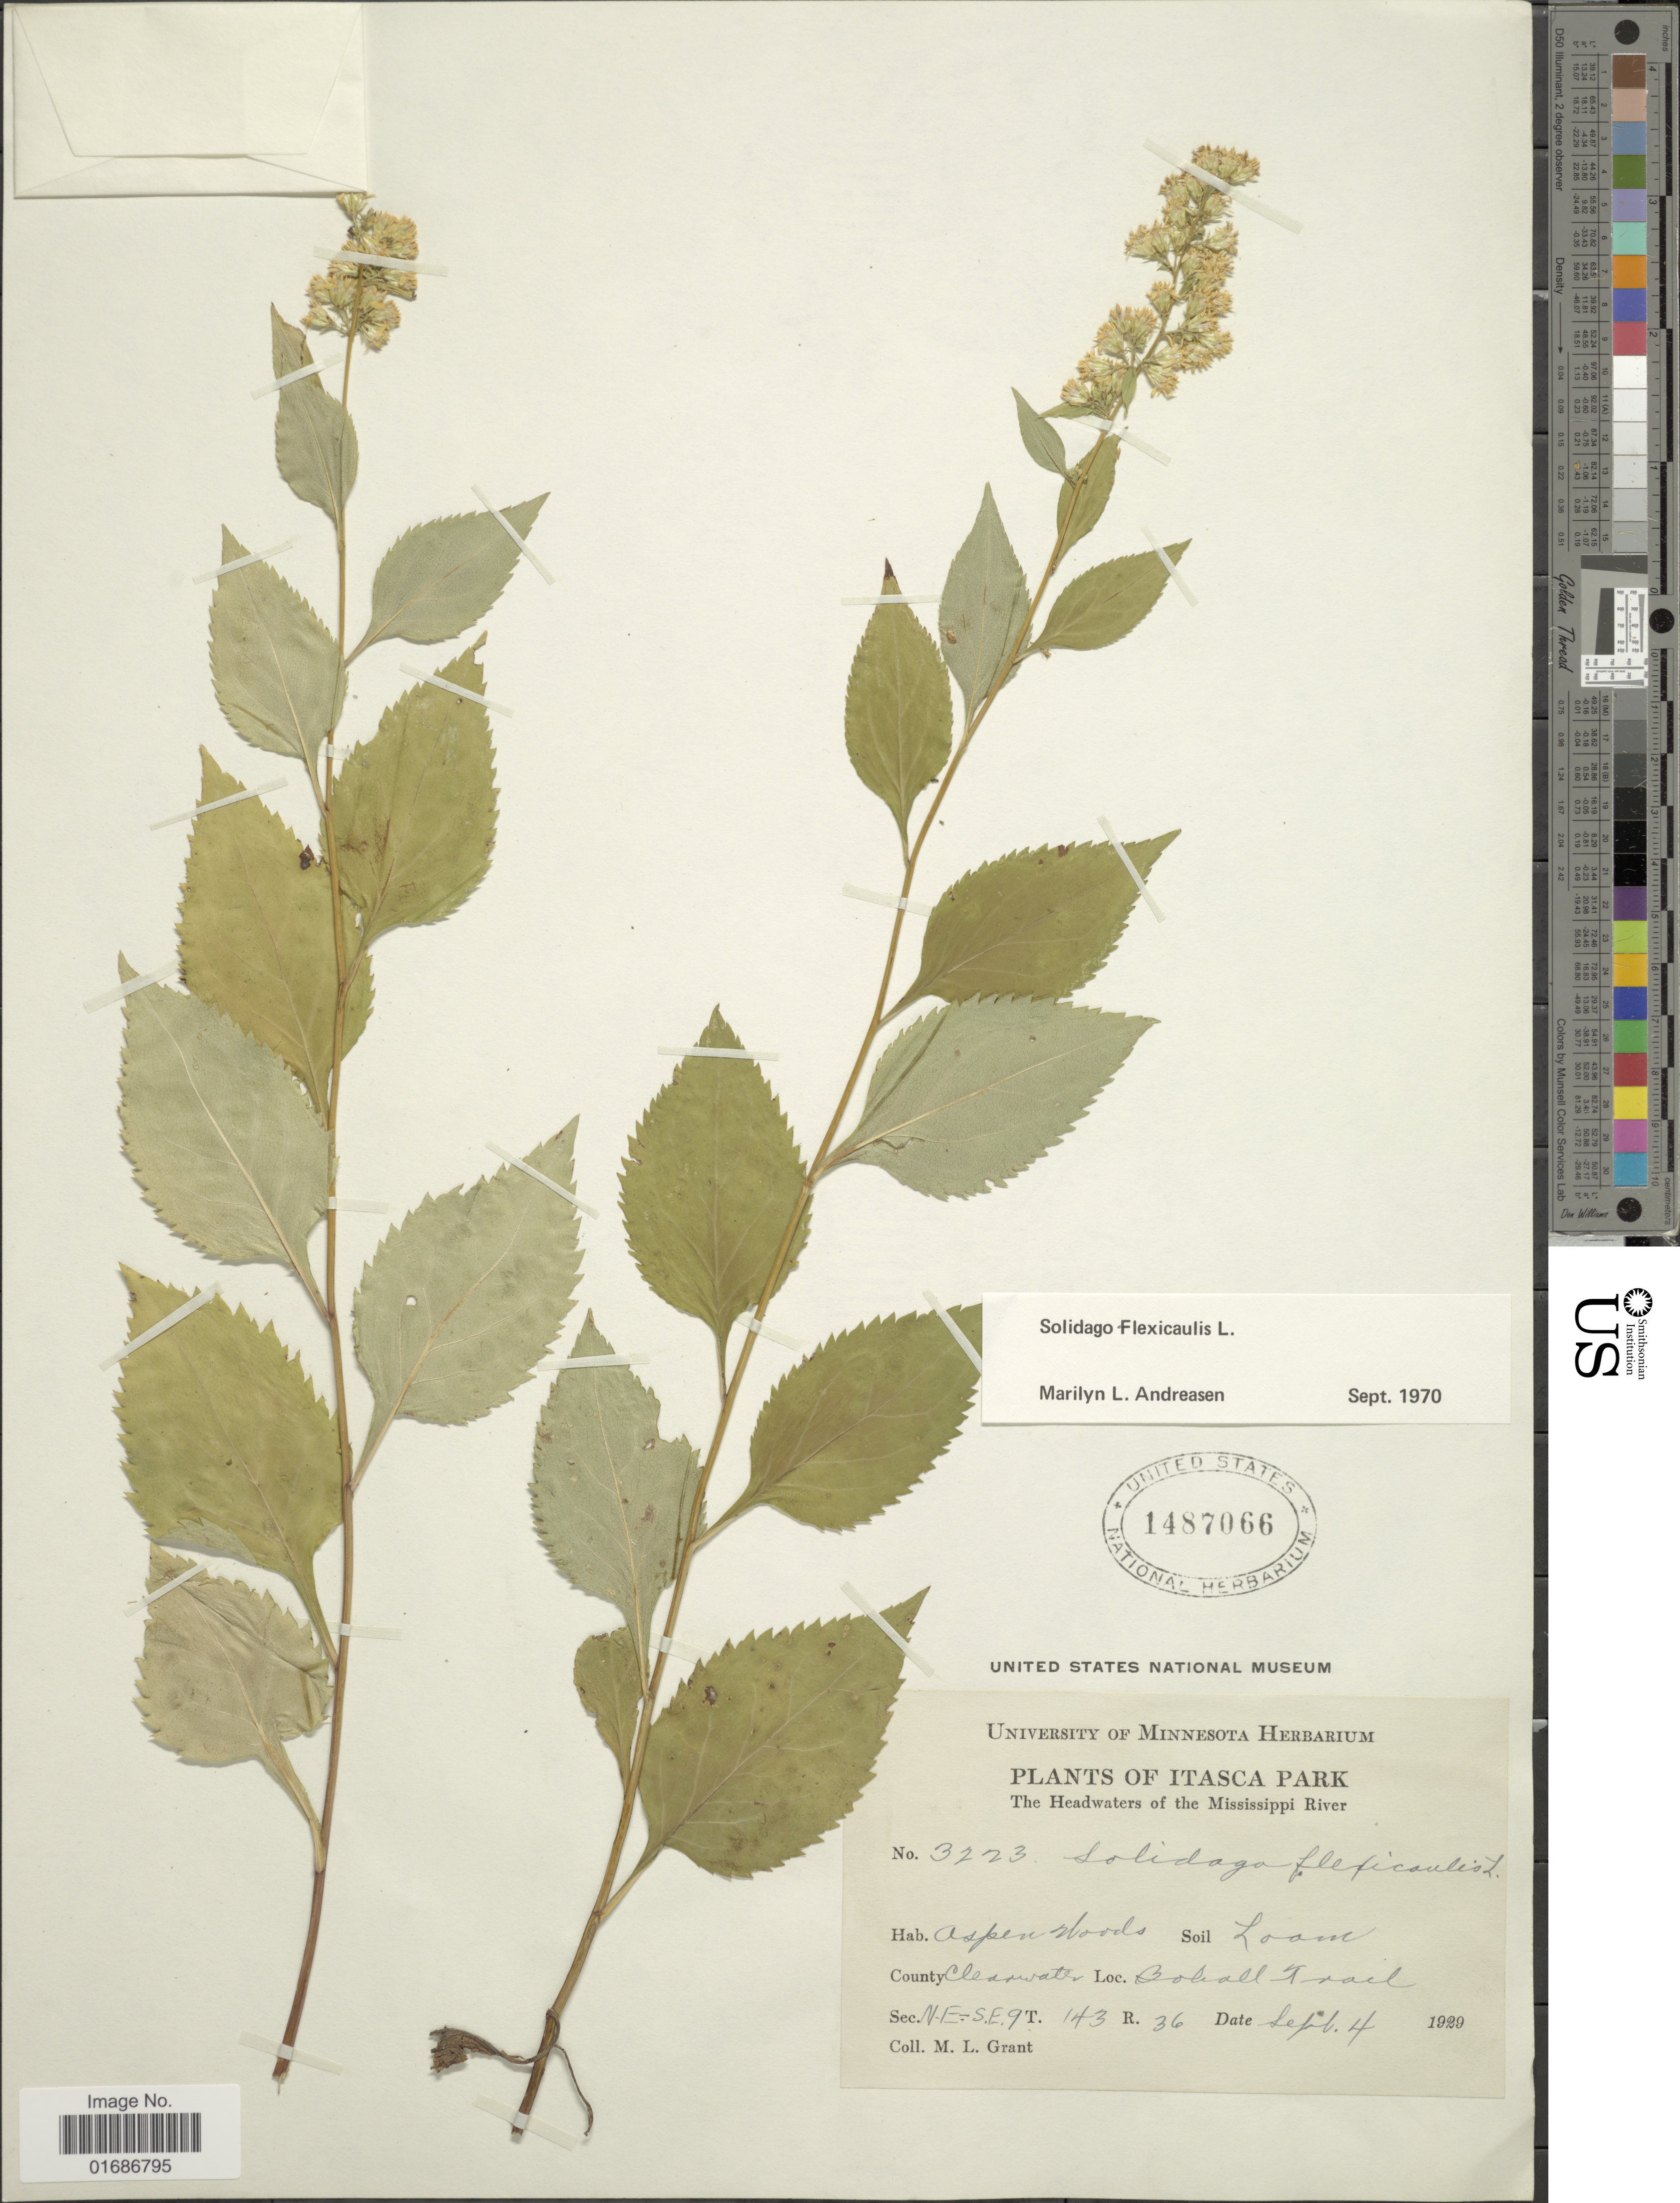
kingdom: Plantae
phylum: Tracheophyta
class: Magnoliopsida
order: Asterales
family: Asteraceae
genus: Solidago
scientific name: Solidago flexicaulis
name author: L.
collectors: M. L. Grant & Collector illegible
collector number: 3223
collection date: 1929-09-04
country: United States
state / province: Minnesota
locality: The Headwaters of the Mississippi River, County Clearwater, Boball Trail, N.E.-S.E. 9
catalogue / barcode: US 1487066